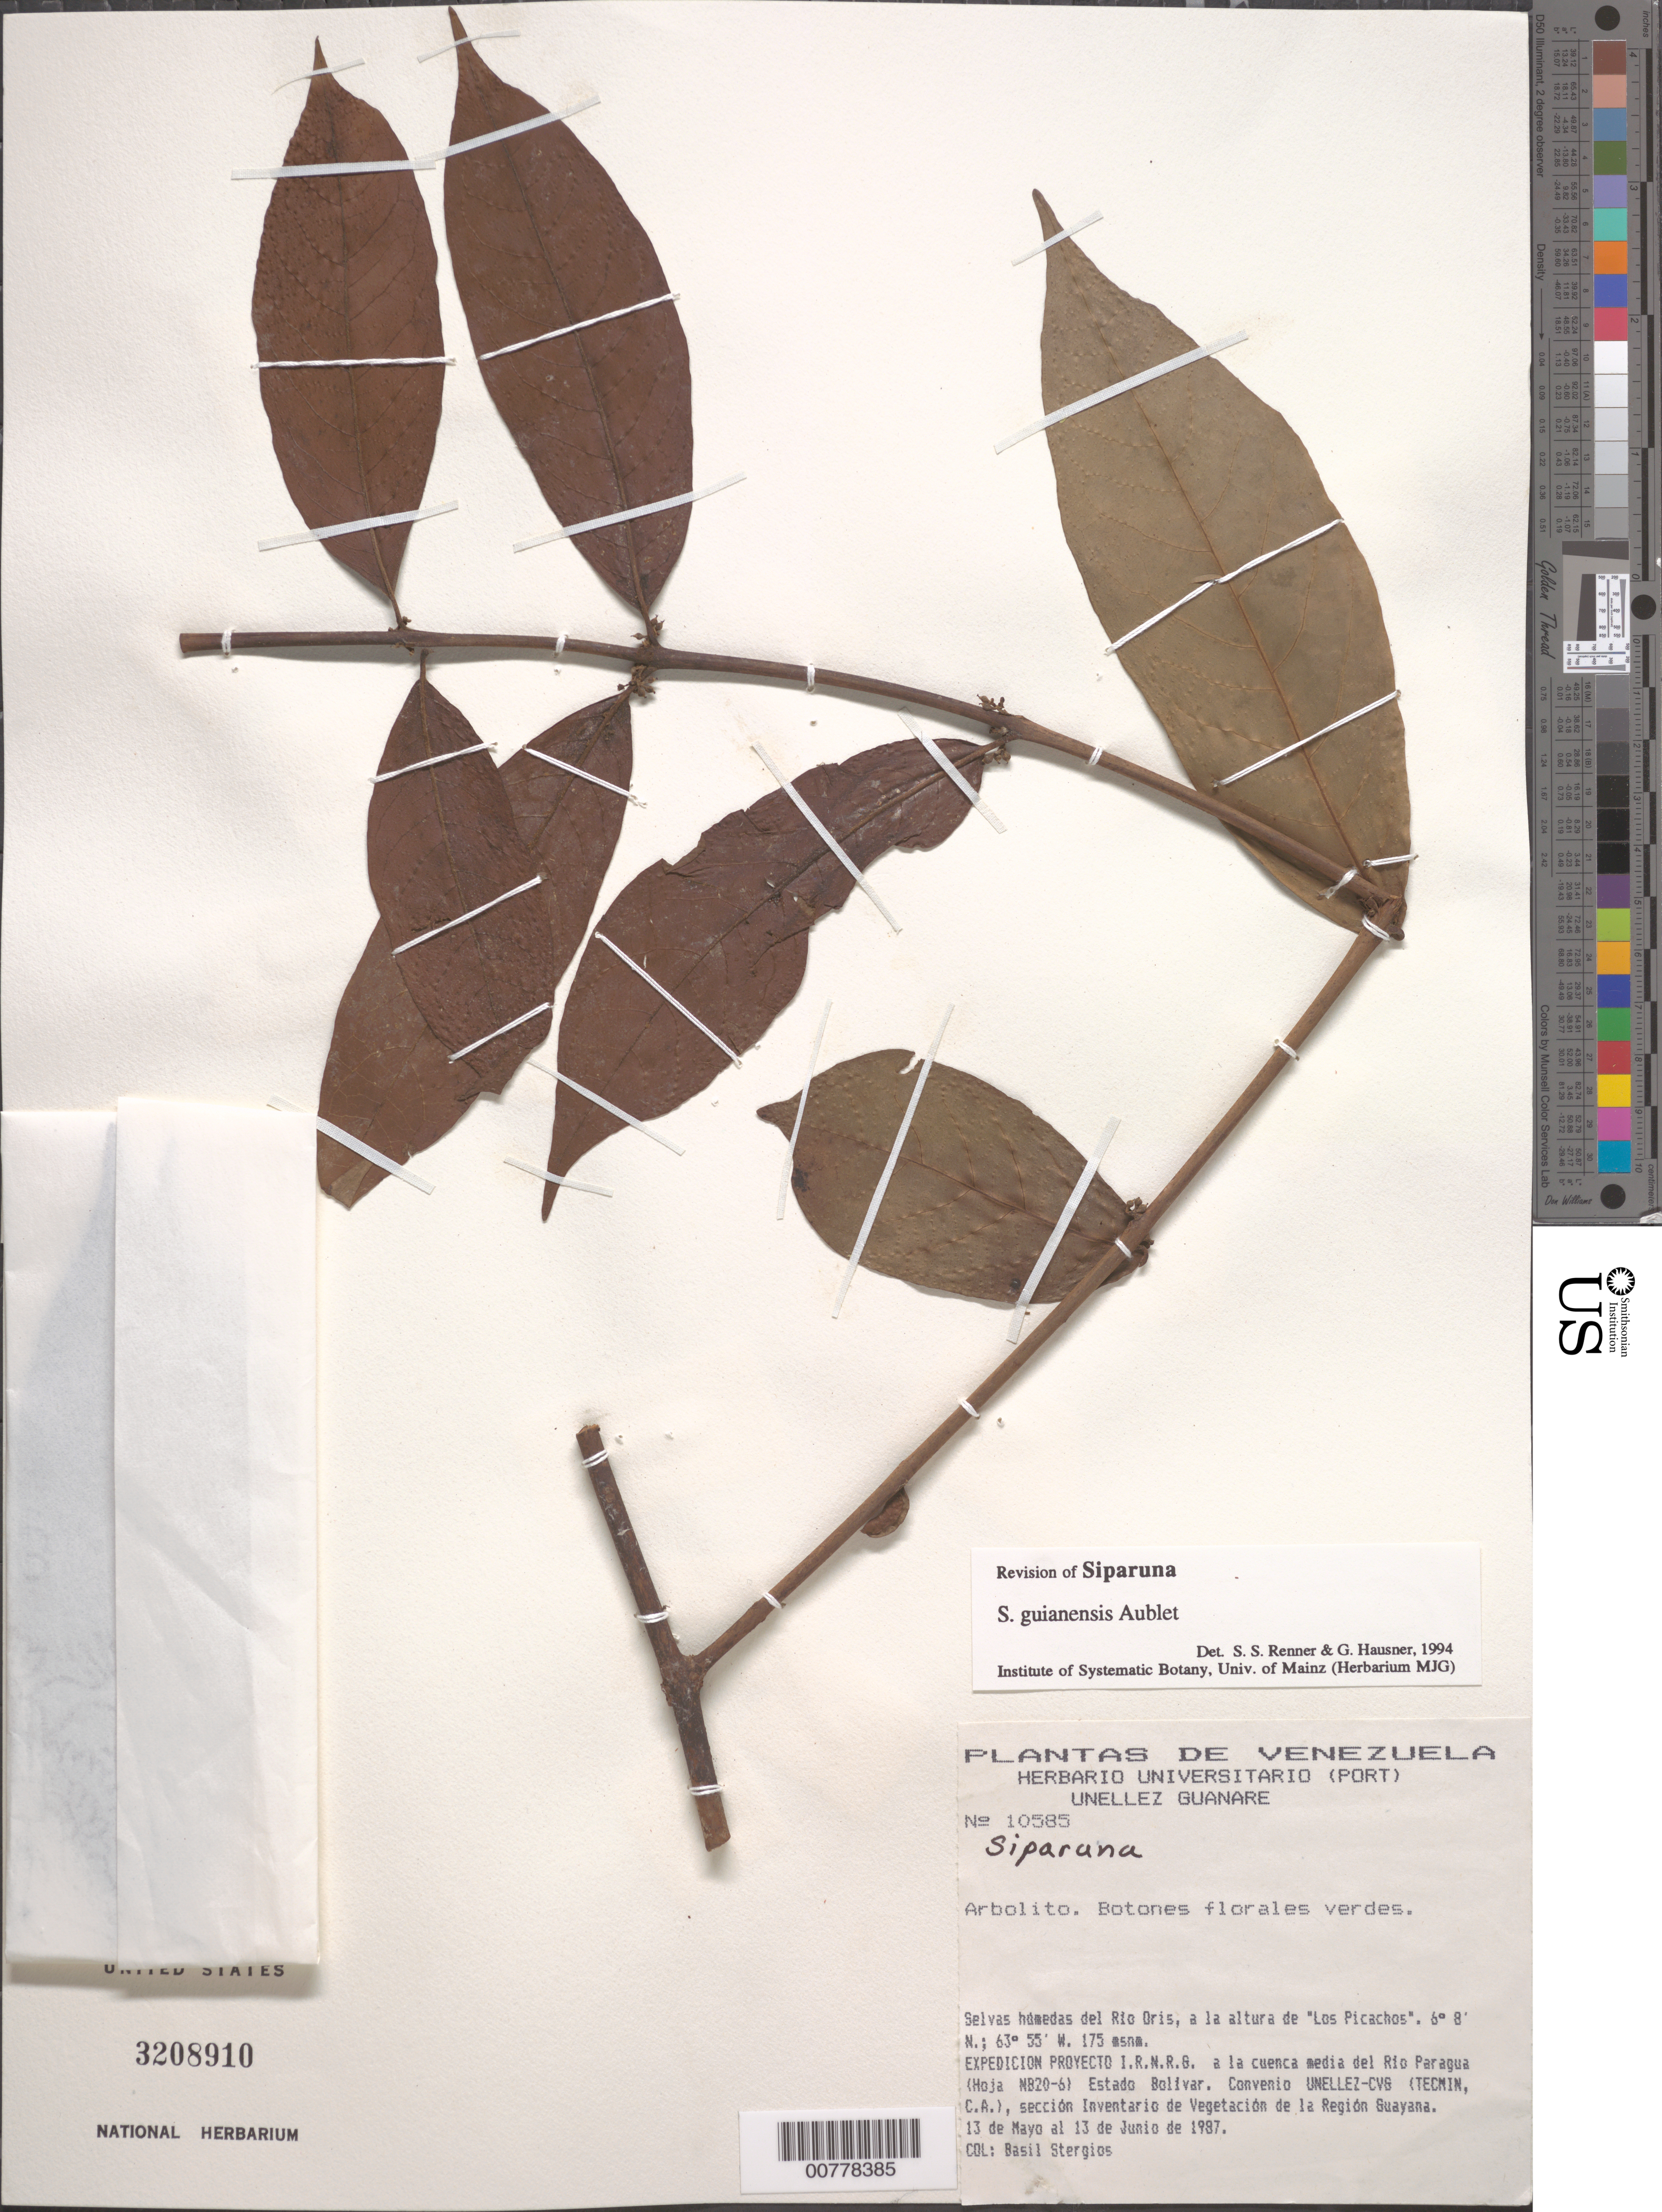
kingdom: Plantae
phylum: Tracheophyta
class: Magnoliopsida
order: Laurales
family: Siparunaceae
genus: Siparuna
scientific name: Siparuna guianensis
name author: Aubl.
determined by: Renner, S. S.; Hausner, G.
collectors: B. G. Stergios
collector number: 10585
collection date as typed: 13-May-87 to 13-Jun-87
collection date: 1987-05-13/1987-06-13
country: Venezuela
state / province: Bolívar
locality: Río Paragua, Río Oris, a la altura de "Los Picachos"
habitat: Selvas húmedas del río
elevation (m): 175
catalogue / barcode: US 3208910